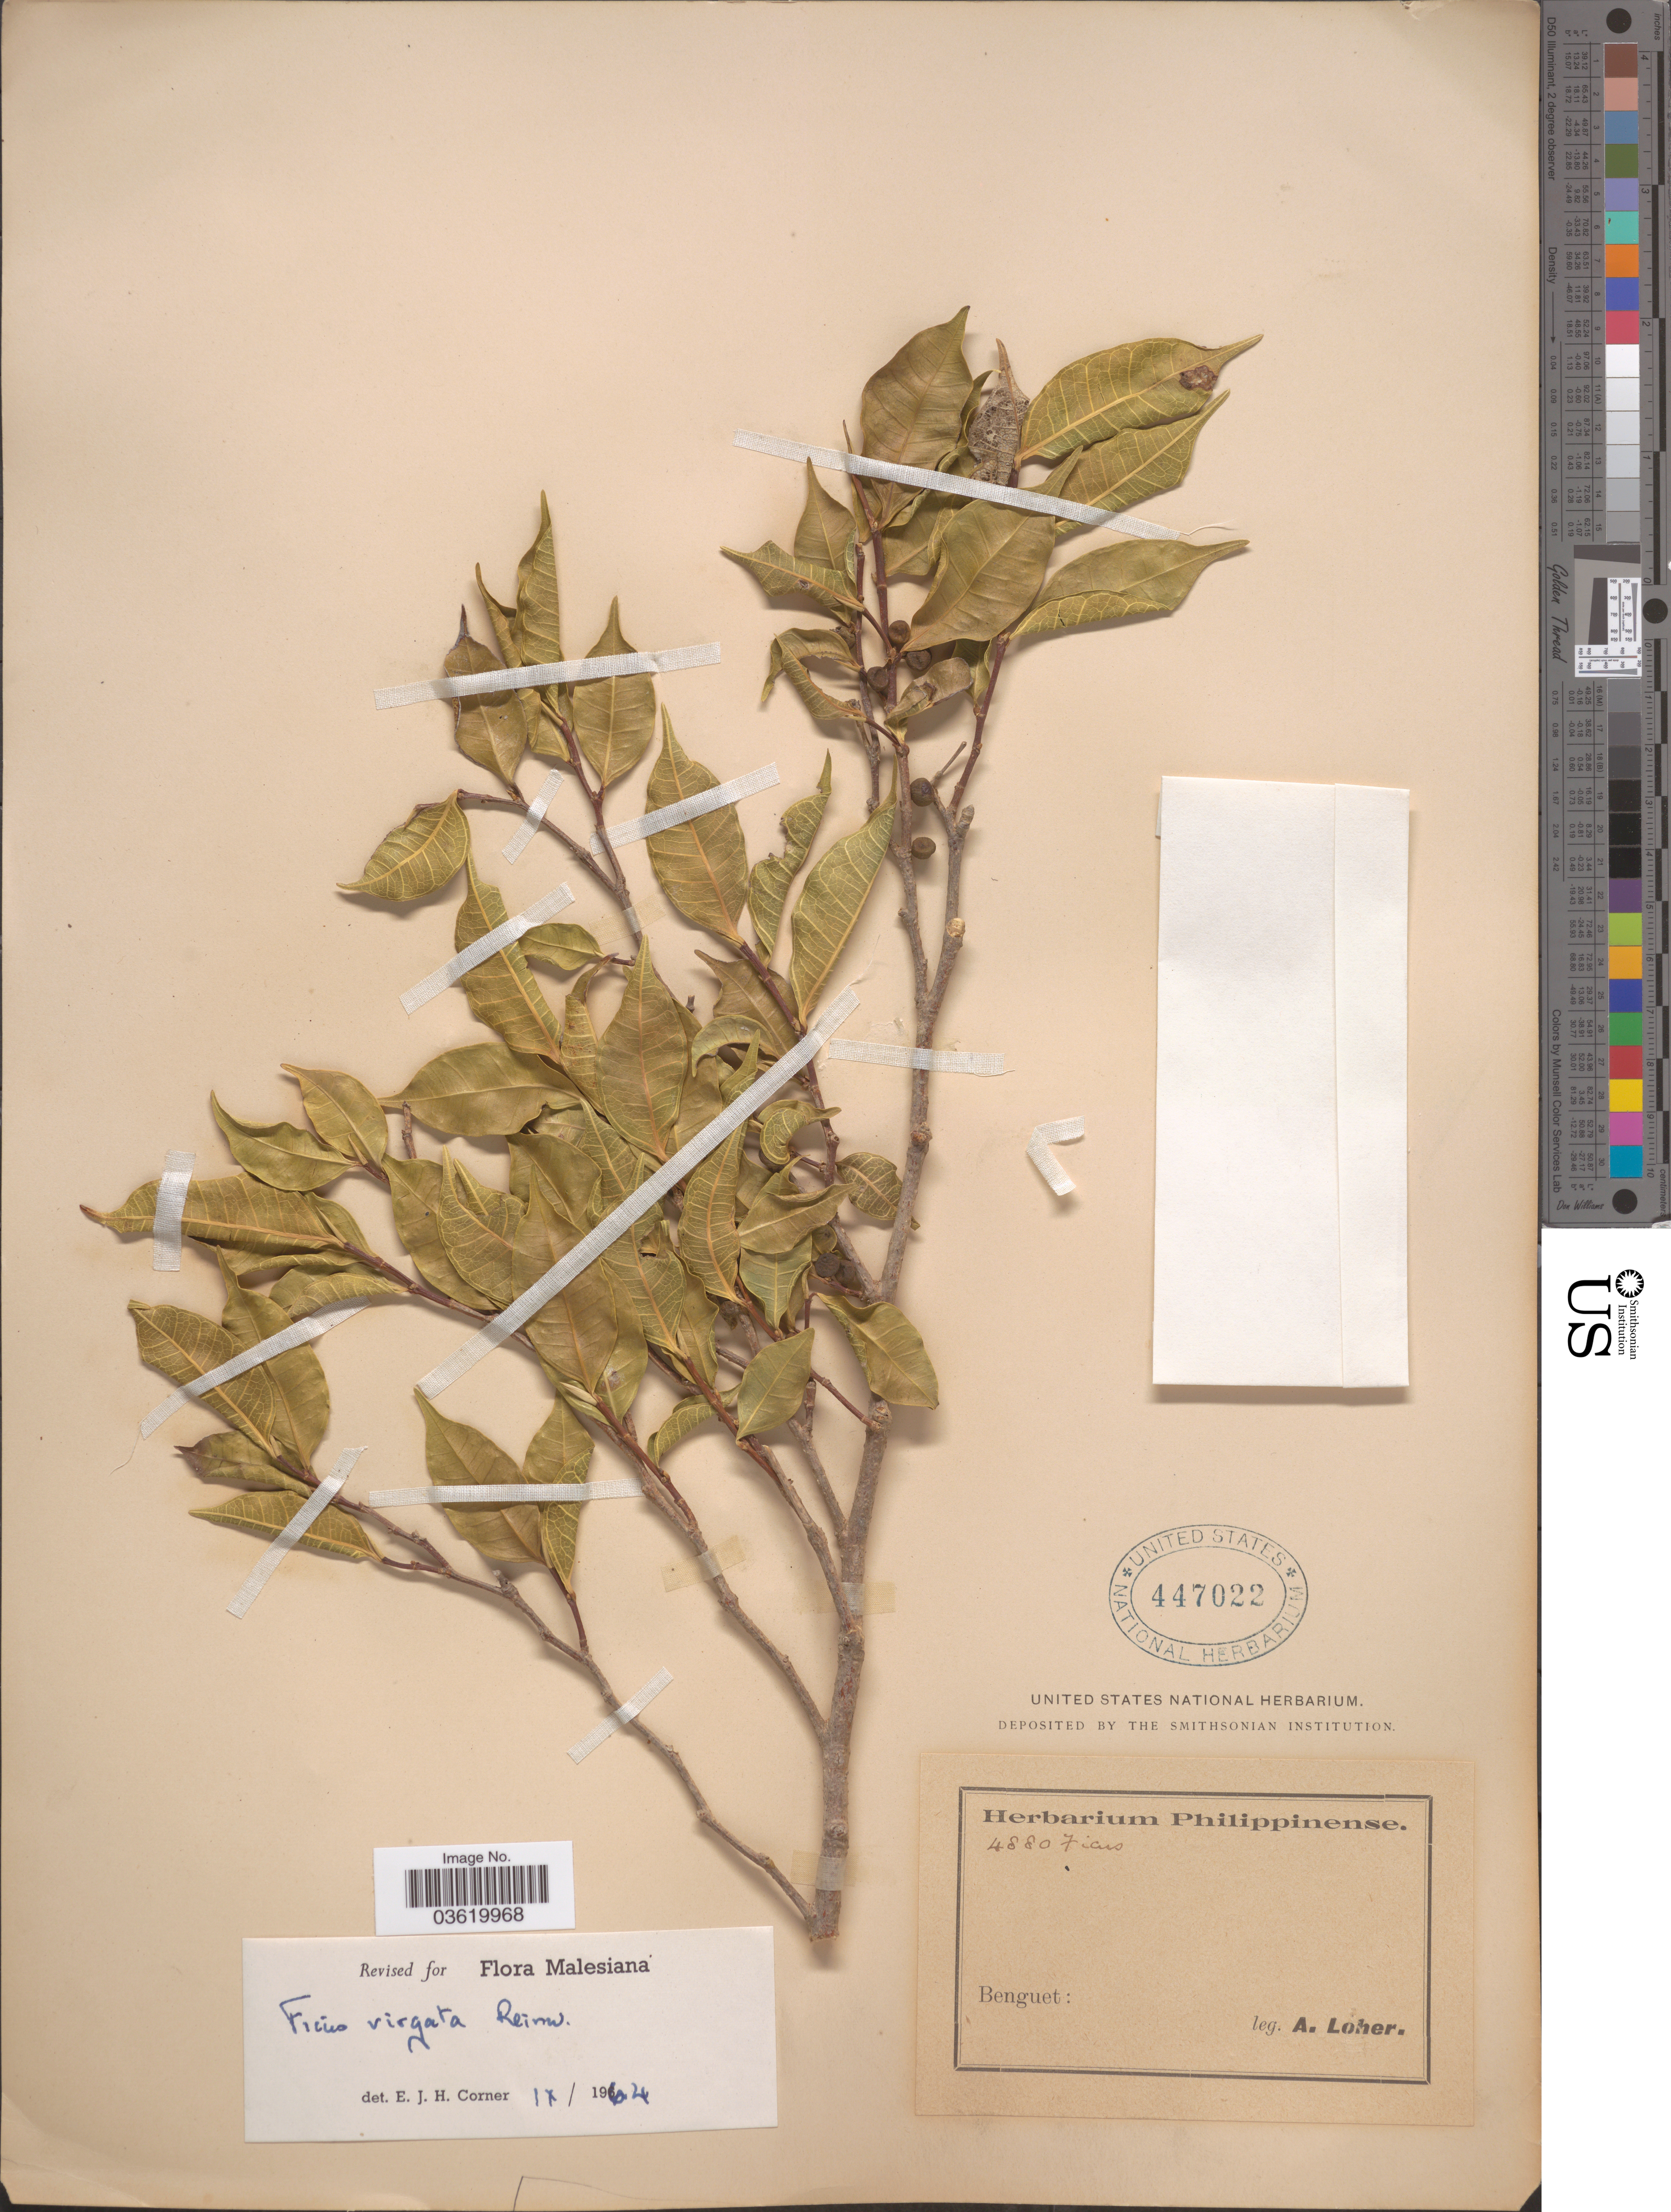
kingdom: Plantae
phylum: Tracheophyta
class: Magnoliopsida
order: Rosales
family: Moraceae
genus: Ficus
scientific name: Ficus virgata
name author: Reinw.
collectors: A. Loher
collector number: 4880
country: Philippines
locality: Benguet.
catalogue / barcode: US 447022